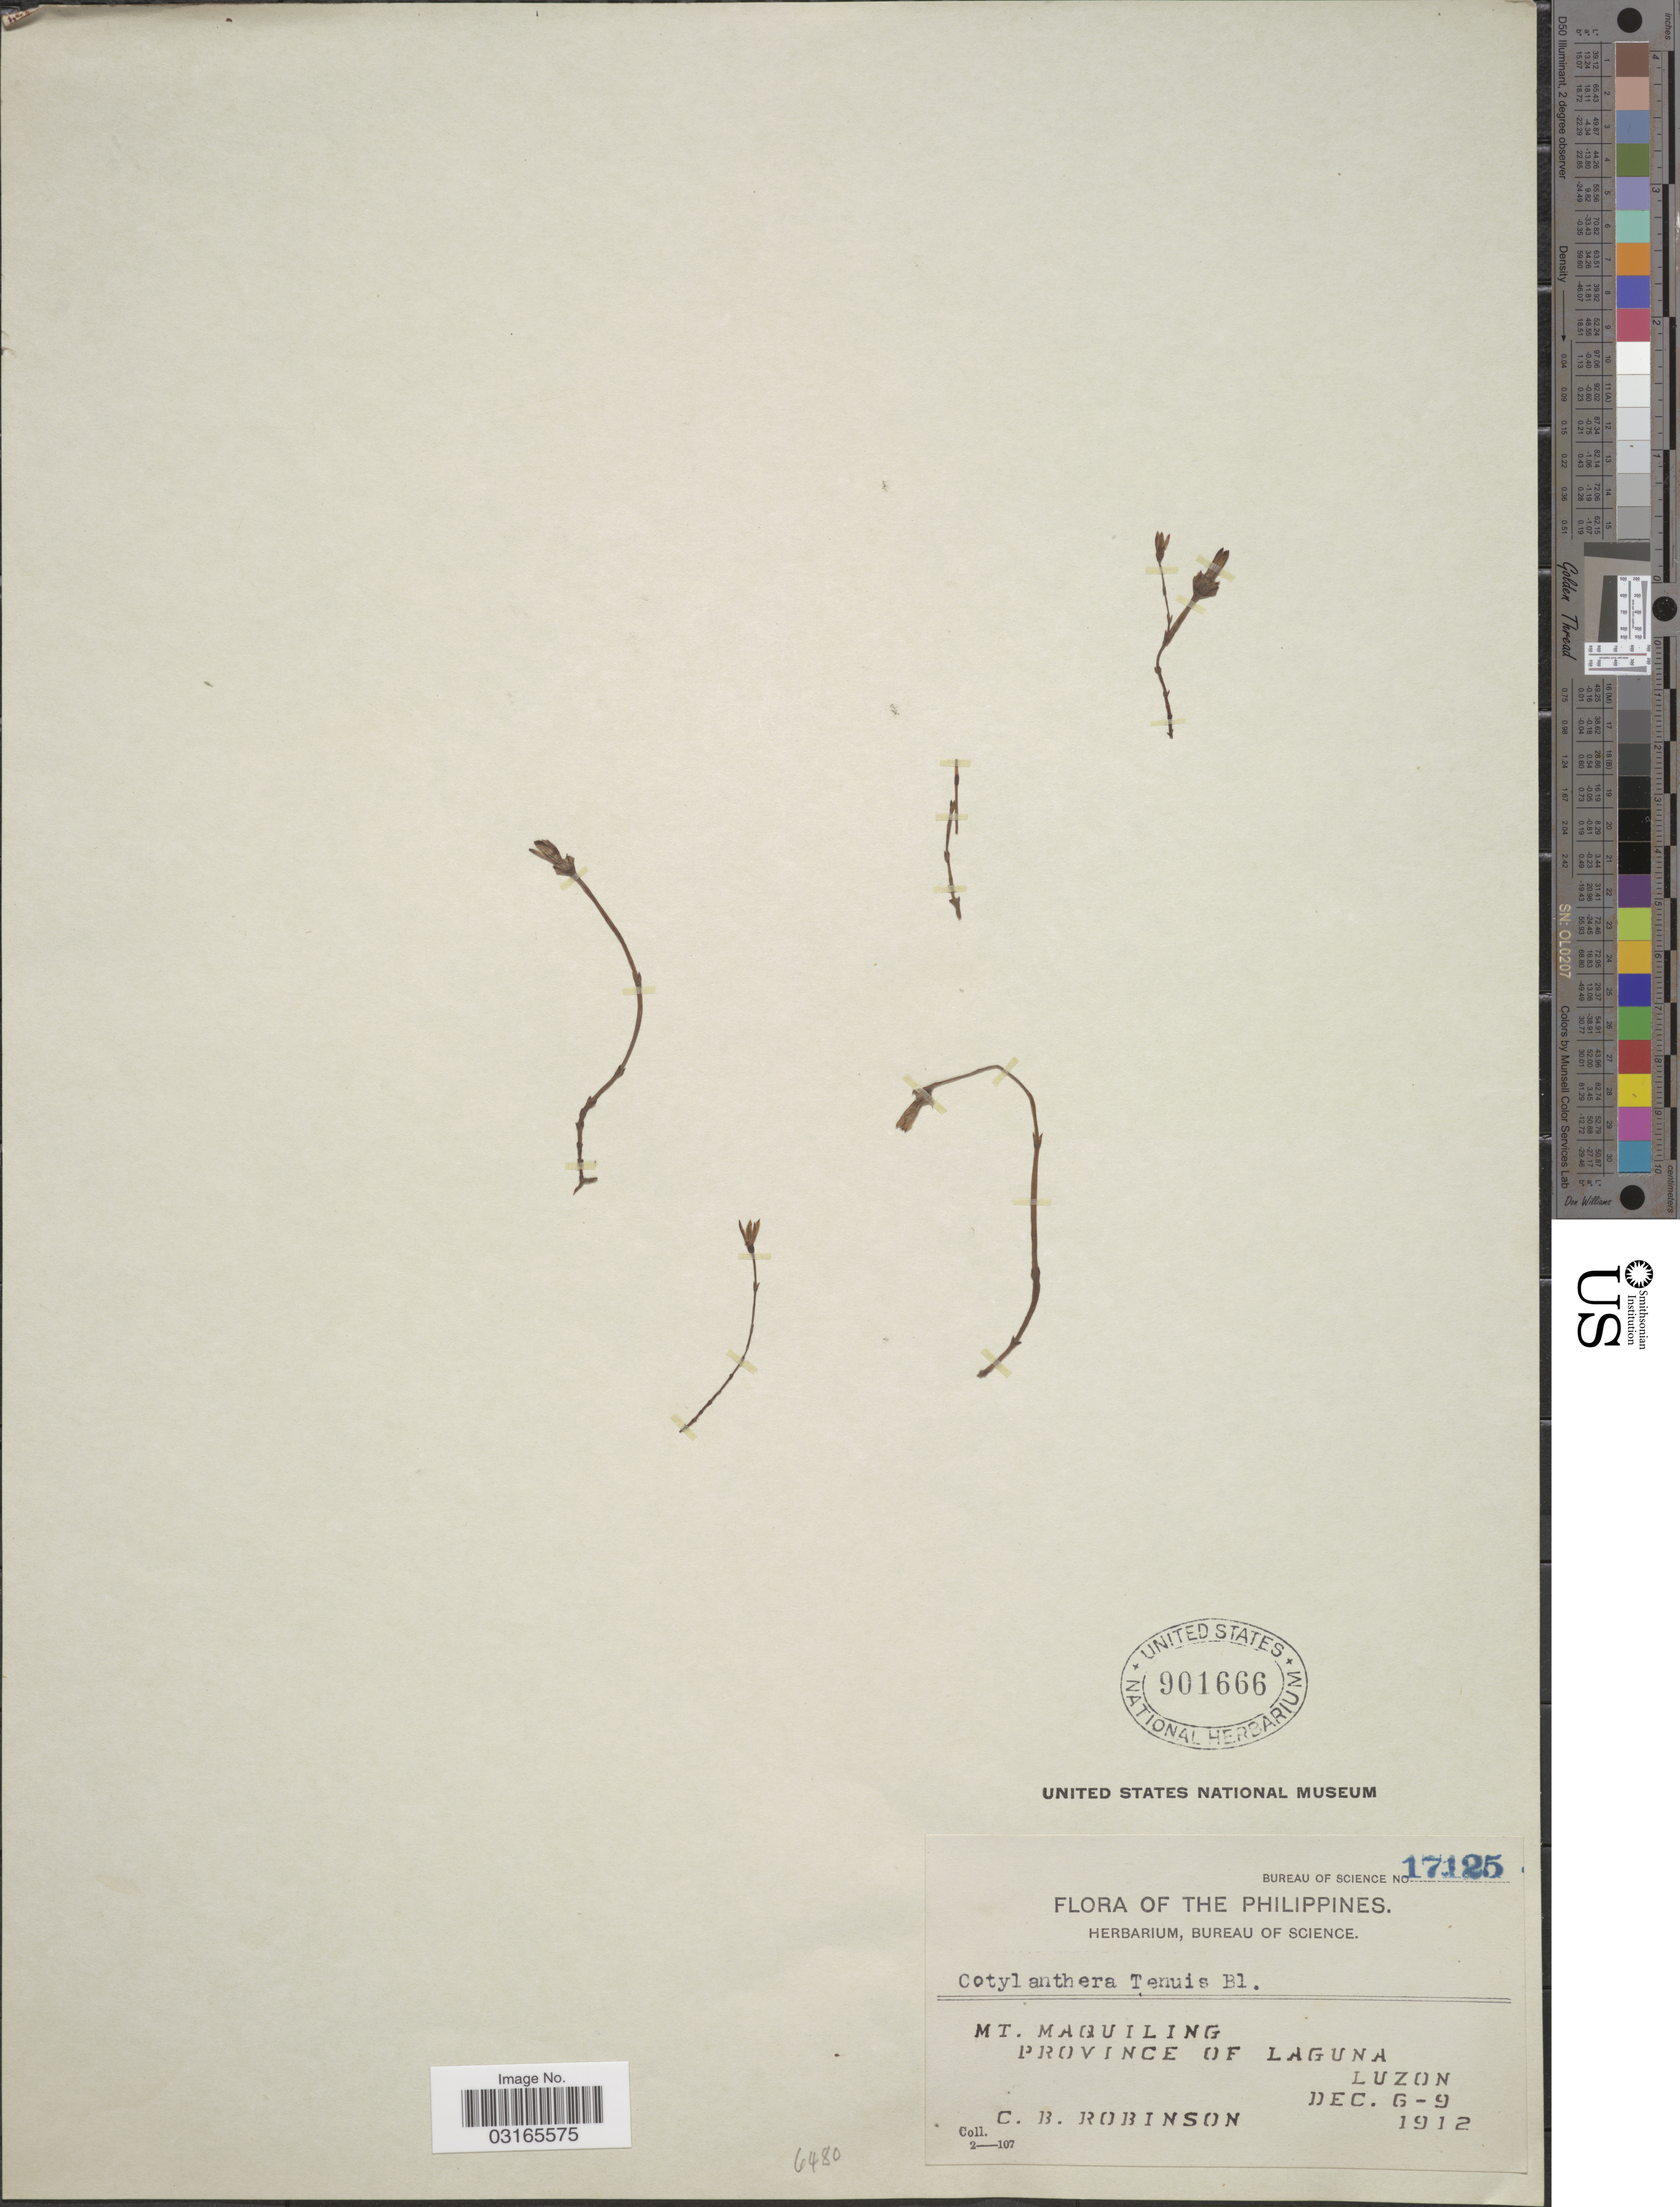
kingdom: Plantae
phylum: Tracheophyta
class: Magnoliopsida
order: Gentianales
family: Gentianaceae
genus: Cotylanthera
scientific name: Cotylanthera tenuis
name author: Blume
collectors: C. Robinson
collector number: Bureau of Science 17125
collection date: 1912-12-06/1912-12-09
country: Philippines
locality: Mt. Maquiling. Province of Laguna, Luzon.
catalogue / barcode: US 901666